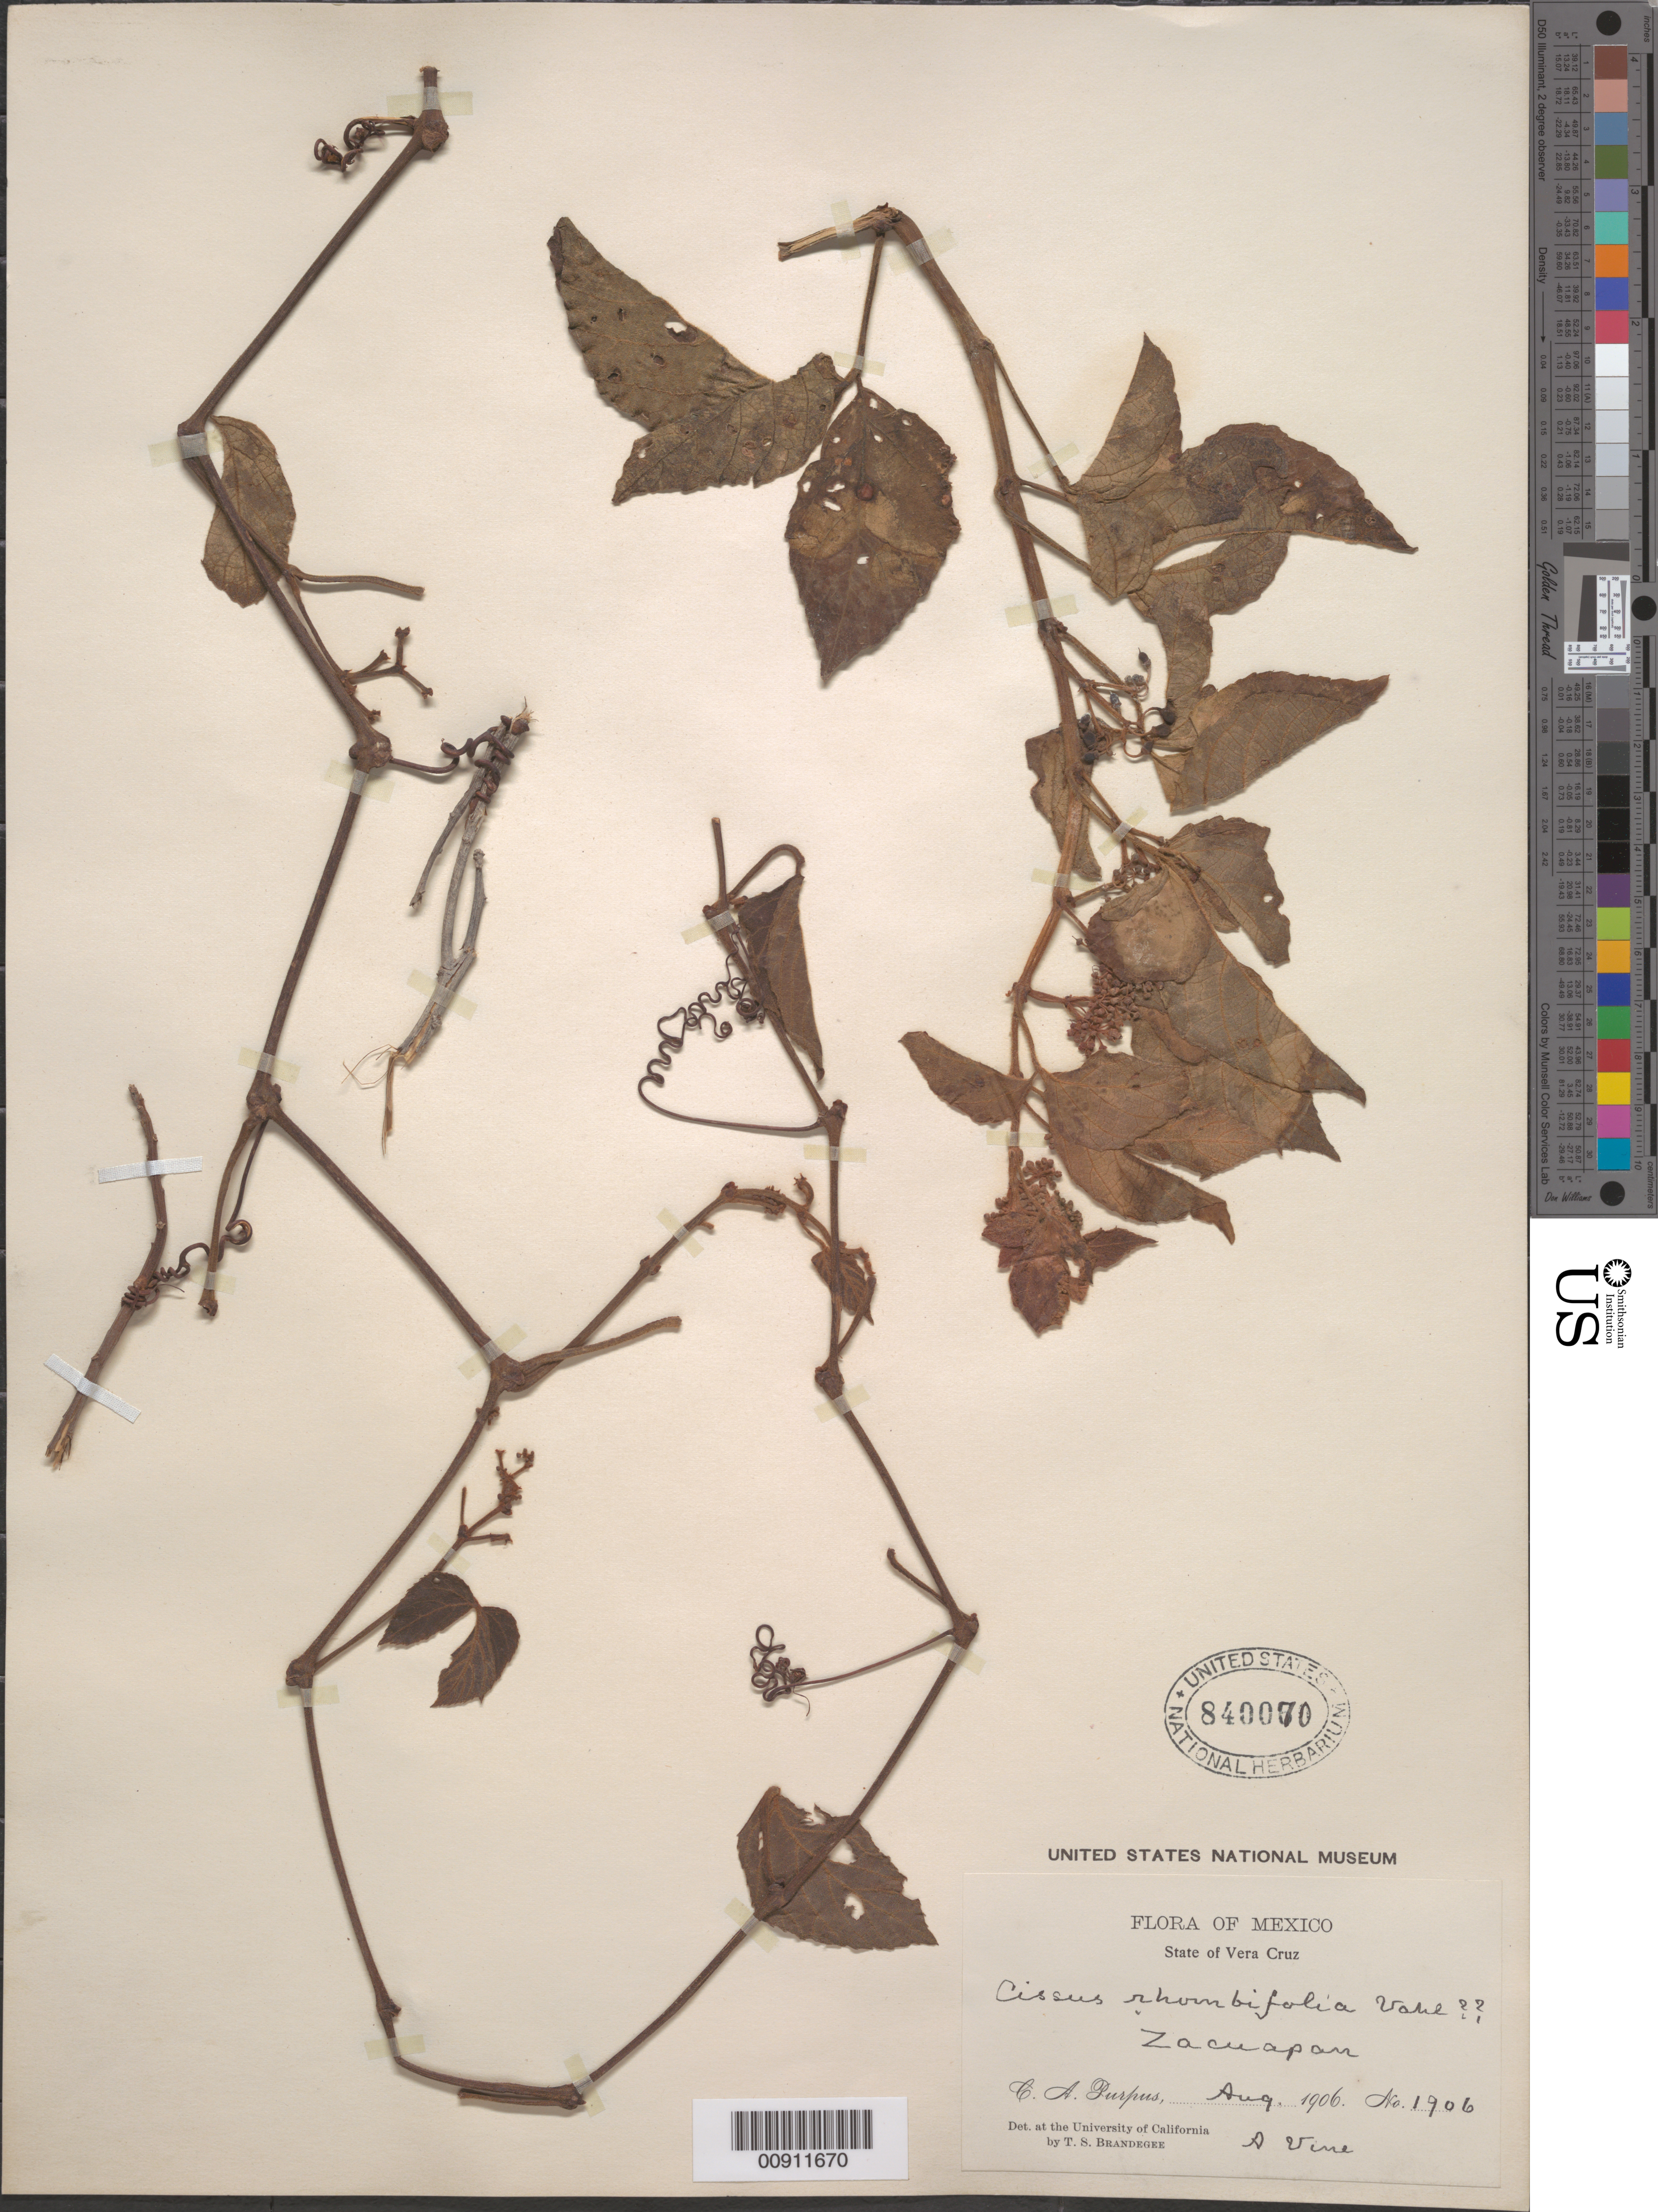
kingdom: Plantae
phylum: Tracheophyta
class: Magnoliopsida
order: Vitales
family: Vitaceae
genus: Cissus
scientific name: Cissus rhombifolia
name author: Vahl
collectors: C. A. Purpus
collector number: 1906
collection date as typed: Aug 1906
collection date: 1906-08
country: Mexico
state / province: Veracruz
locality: Zacuapan, Veracruz.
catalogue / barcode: US 840070